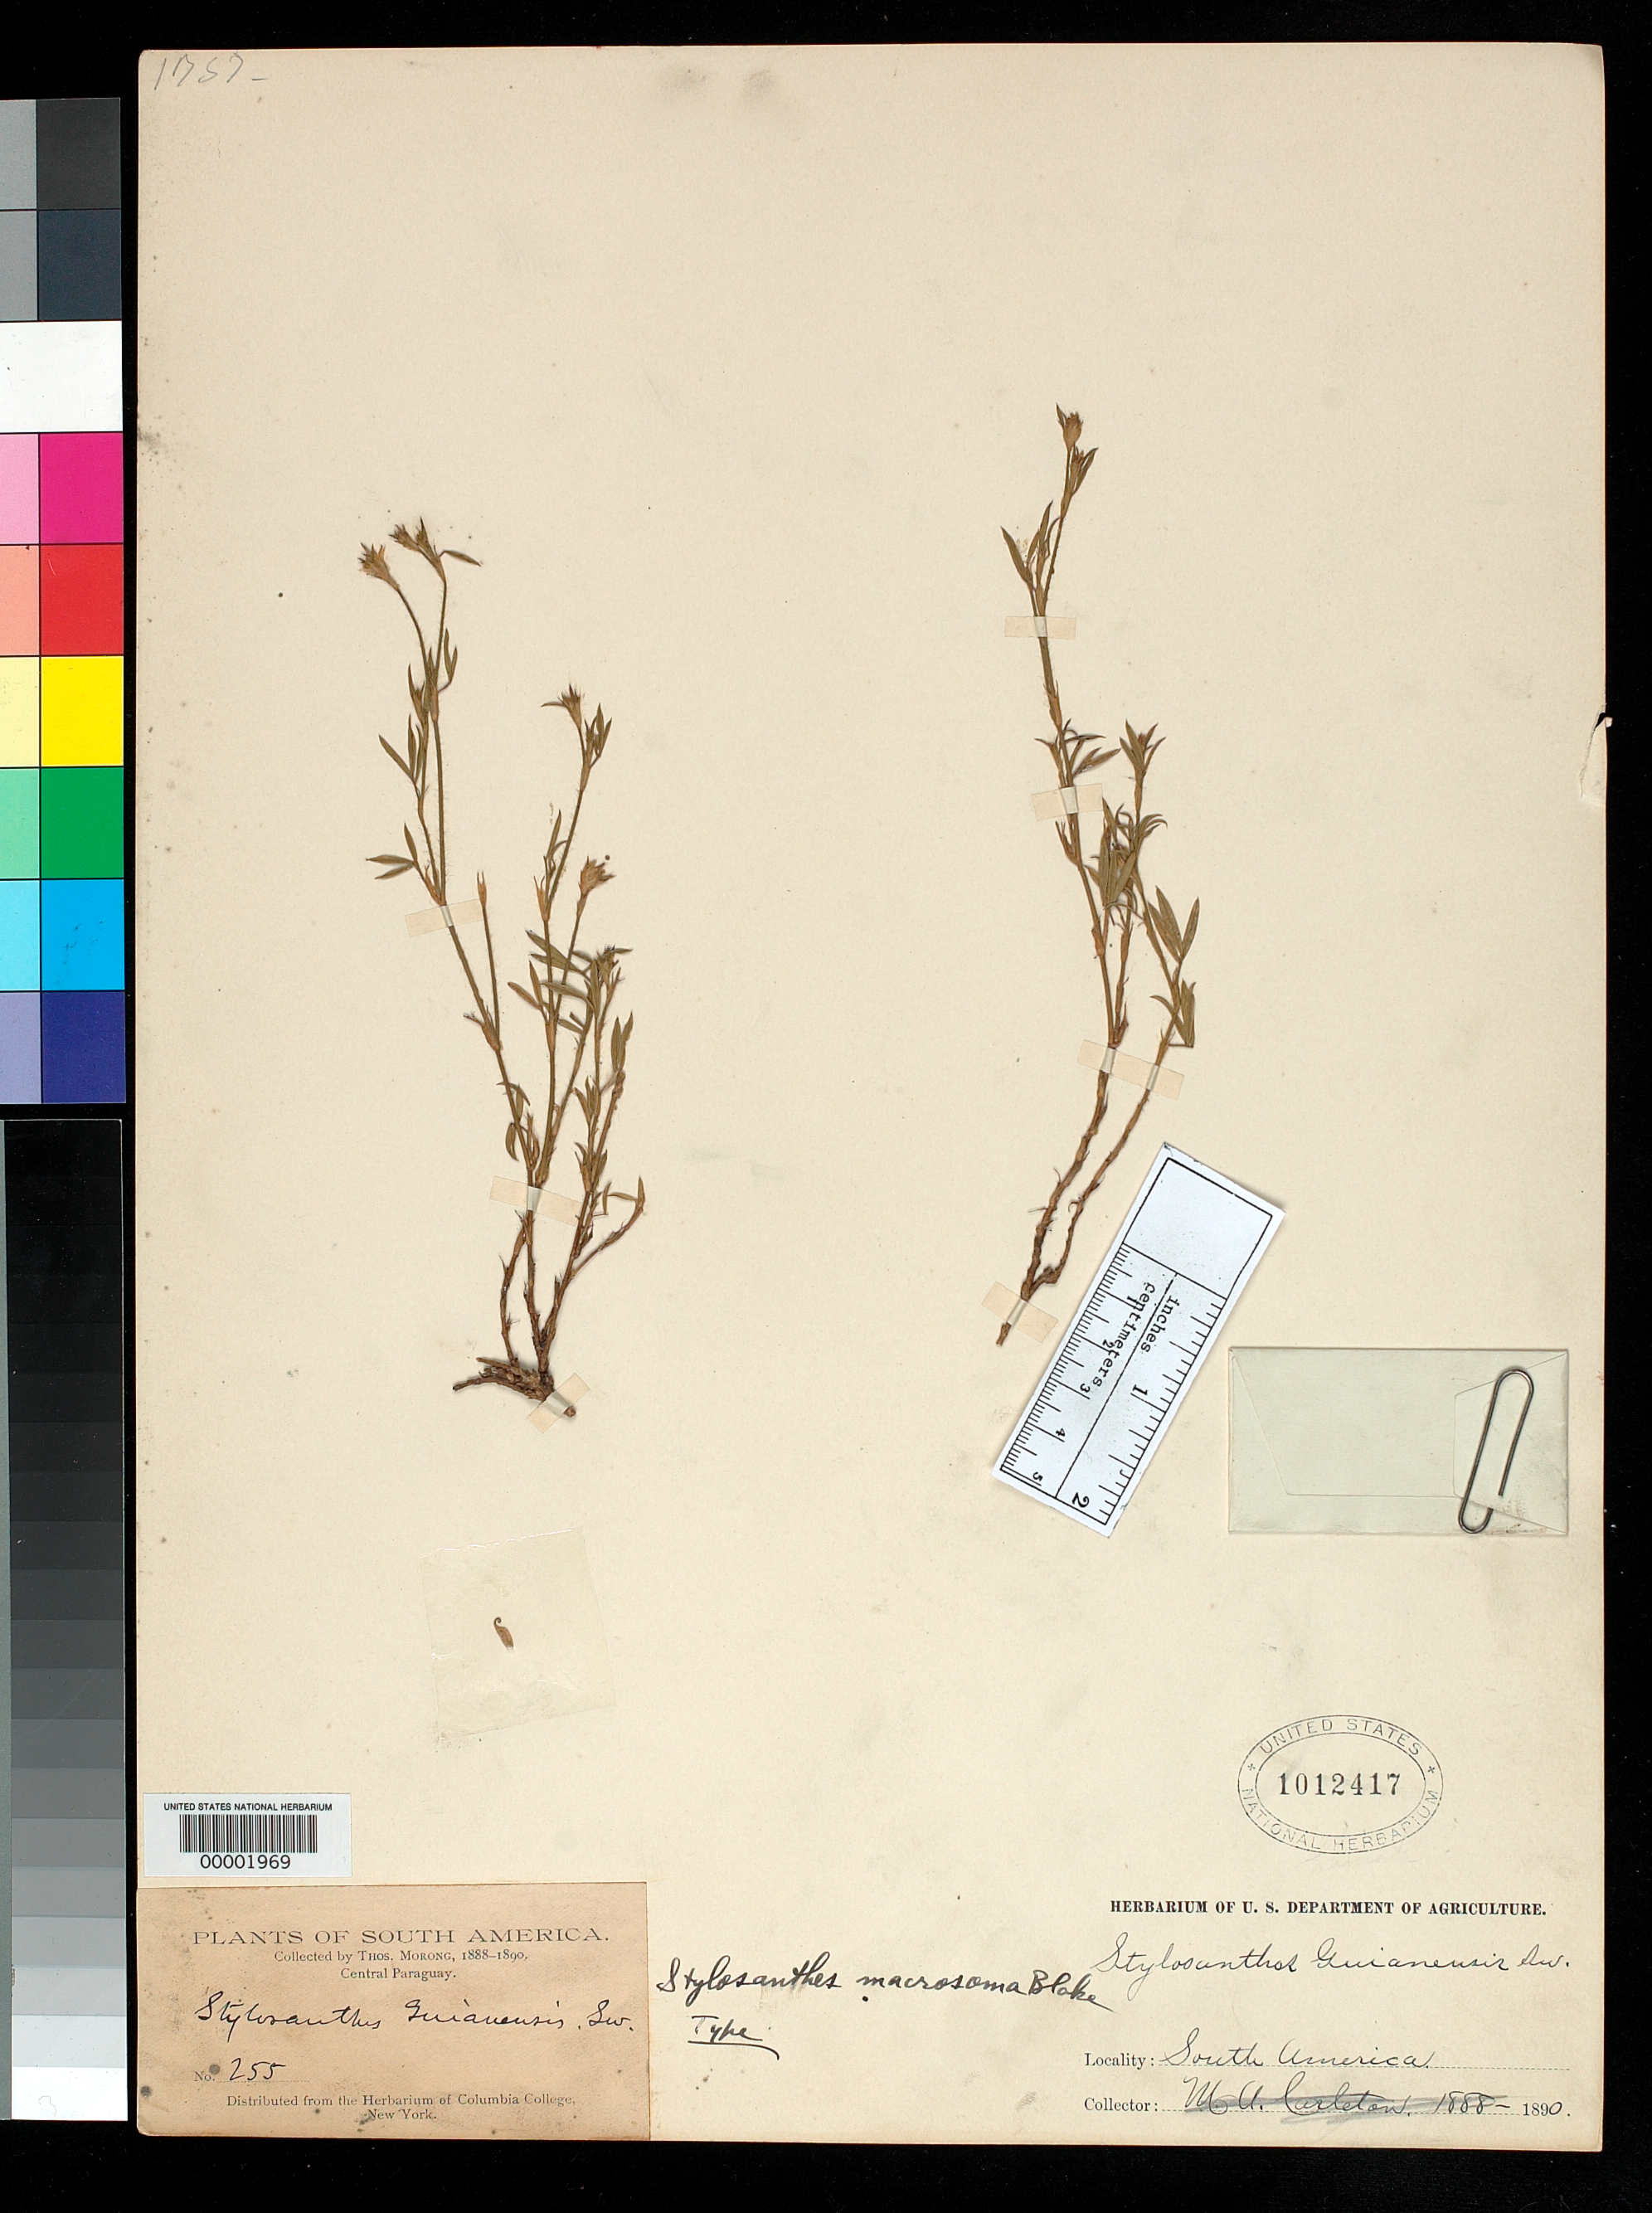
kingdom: Plantae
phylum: Tracheophyta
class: Magnoliopsida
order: Fabales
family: Fabaceae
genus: Stylosanthes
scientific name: Stylosanthes macrosoma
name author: S.F. Blake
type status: Holotype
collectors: T. Morong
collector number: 255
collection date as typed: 1888 to -- --- 1890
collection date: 1888/1890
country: Paraguay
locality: Central Paraguay.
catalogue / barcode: US 1012417